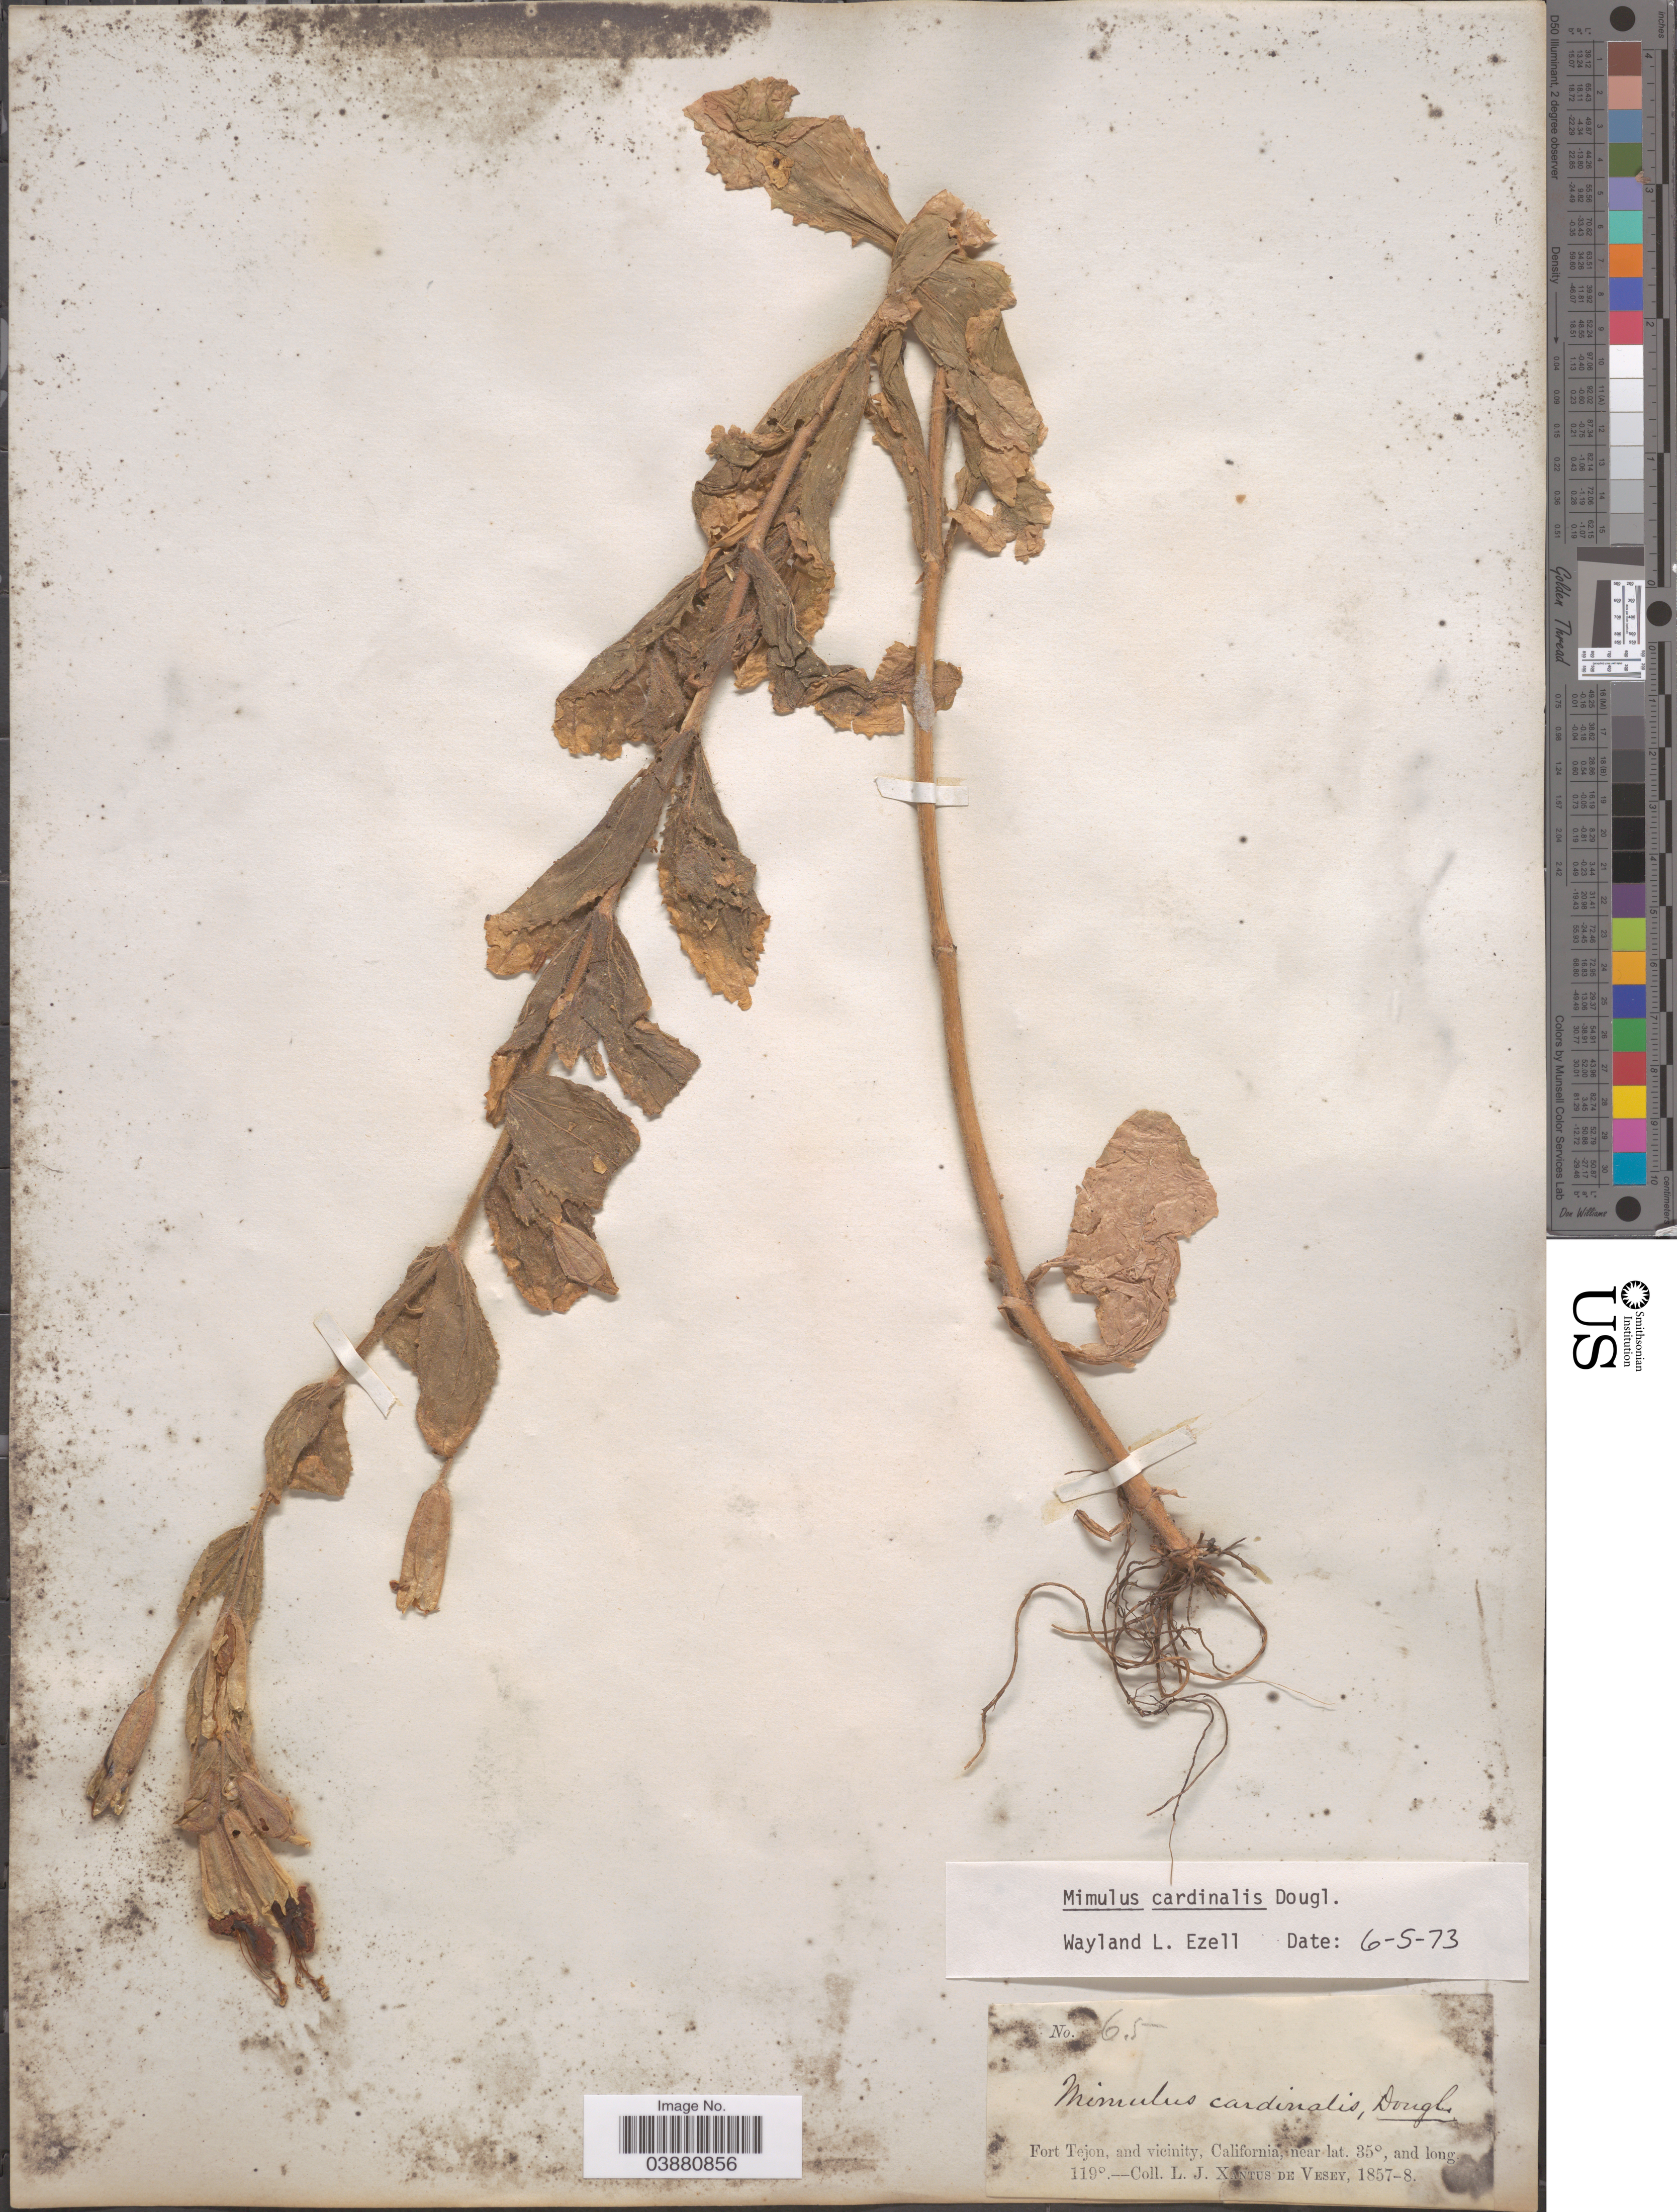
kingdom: Plantae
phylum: Tracheophyta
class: Magnoliopsida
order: Lamiales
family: Phrymaceae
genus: Mimulus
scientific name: Mimulus cardinalis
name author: Douglas ex Benth.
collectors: L. Xantus de Vesey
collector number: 65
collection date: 1857/1858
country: United States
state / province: California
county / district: Kern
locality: Fort Tejon, and vicinity, California.